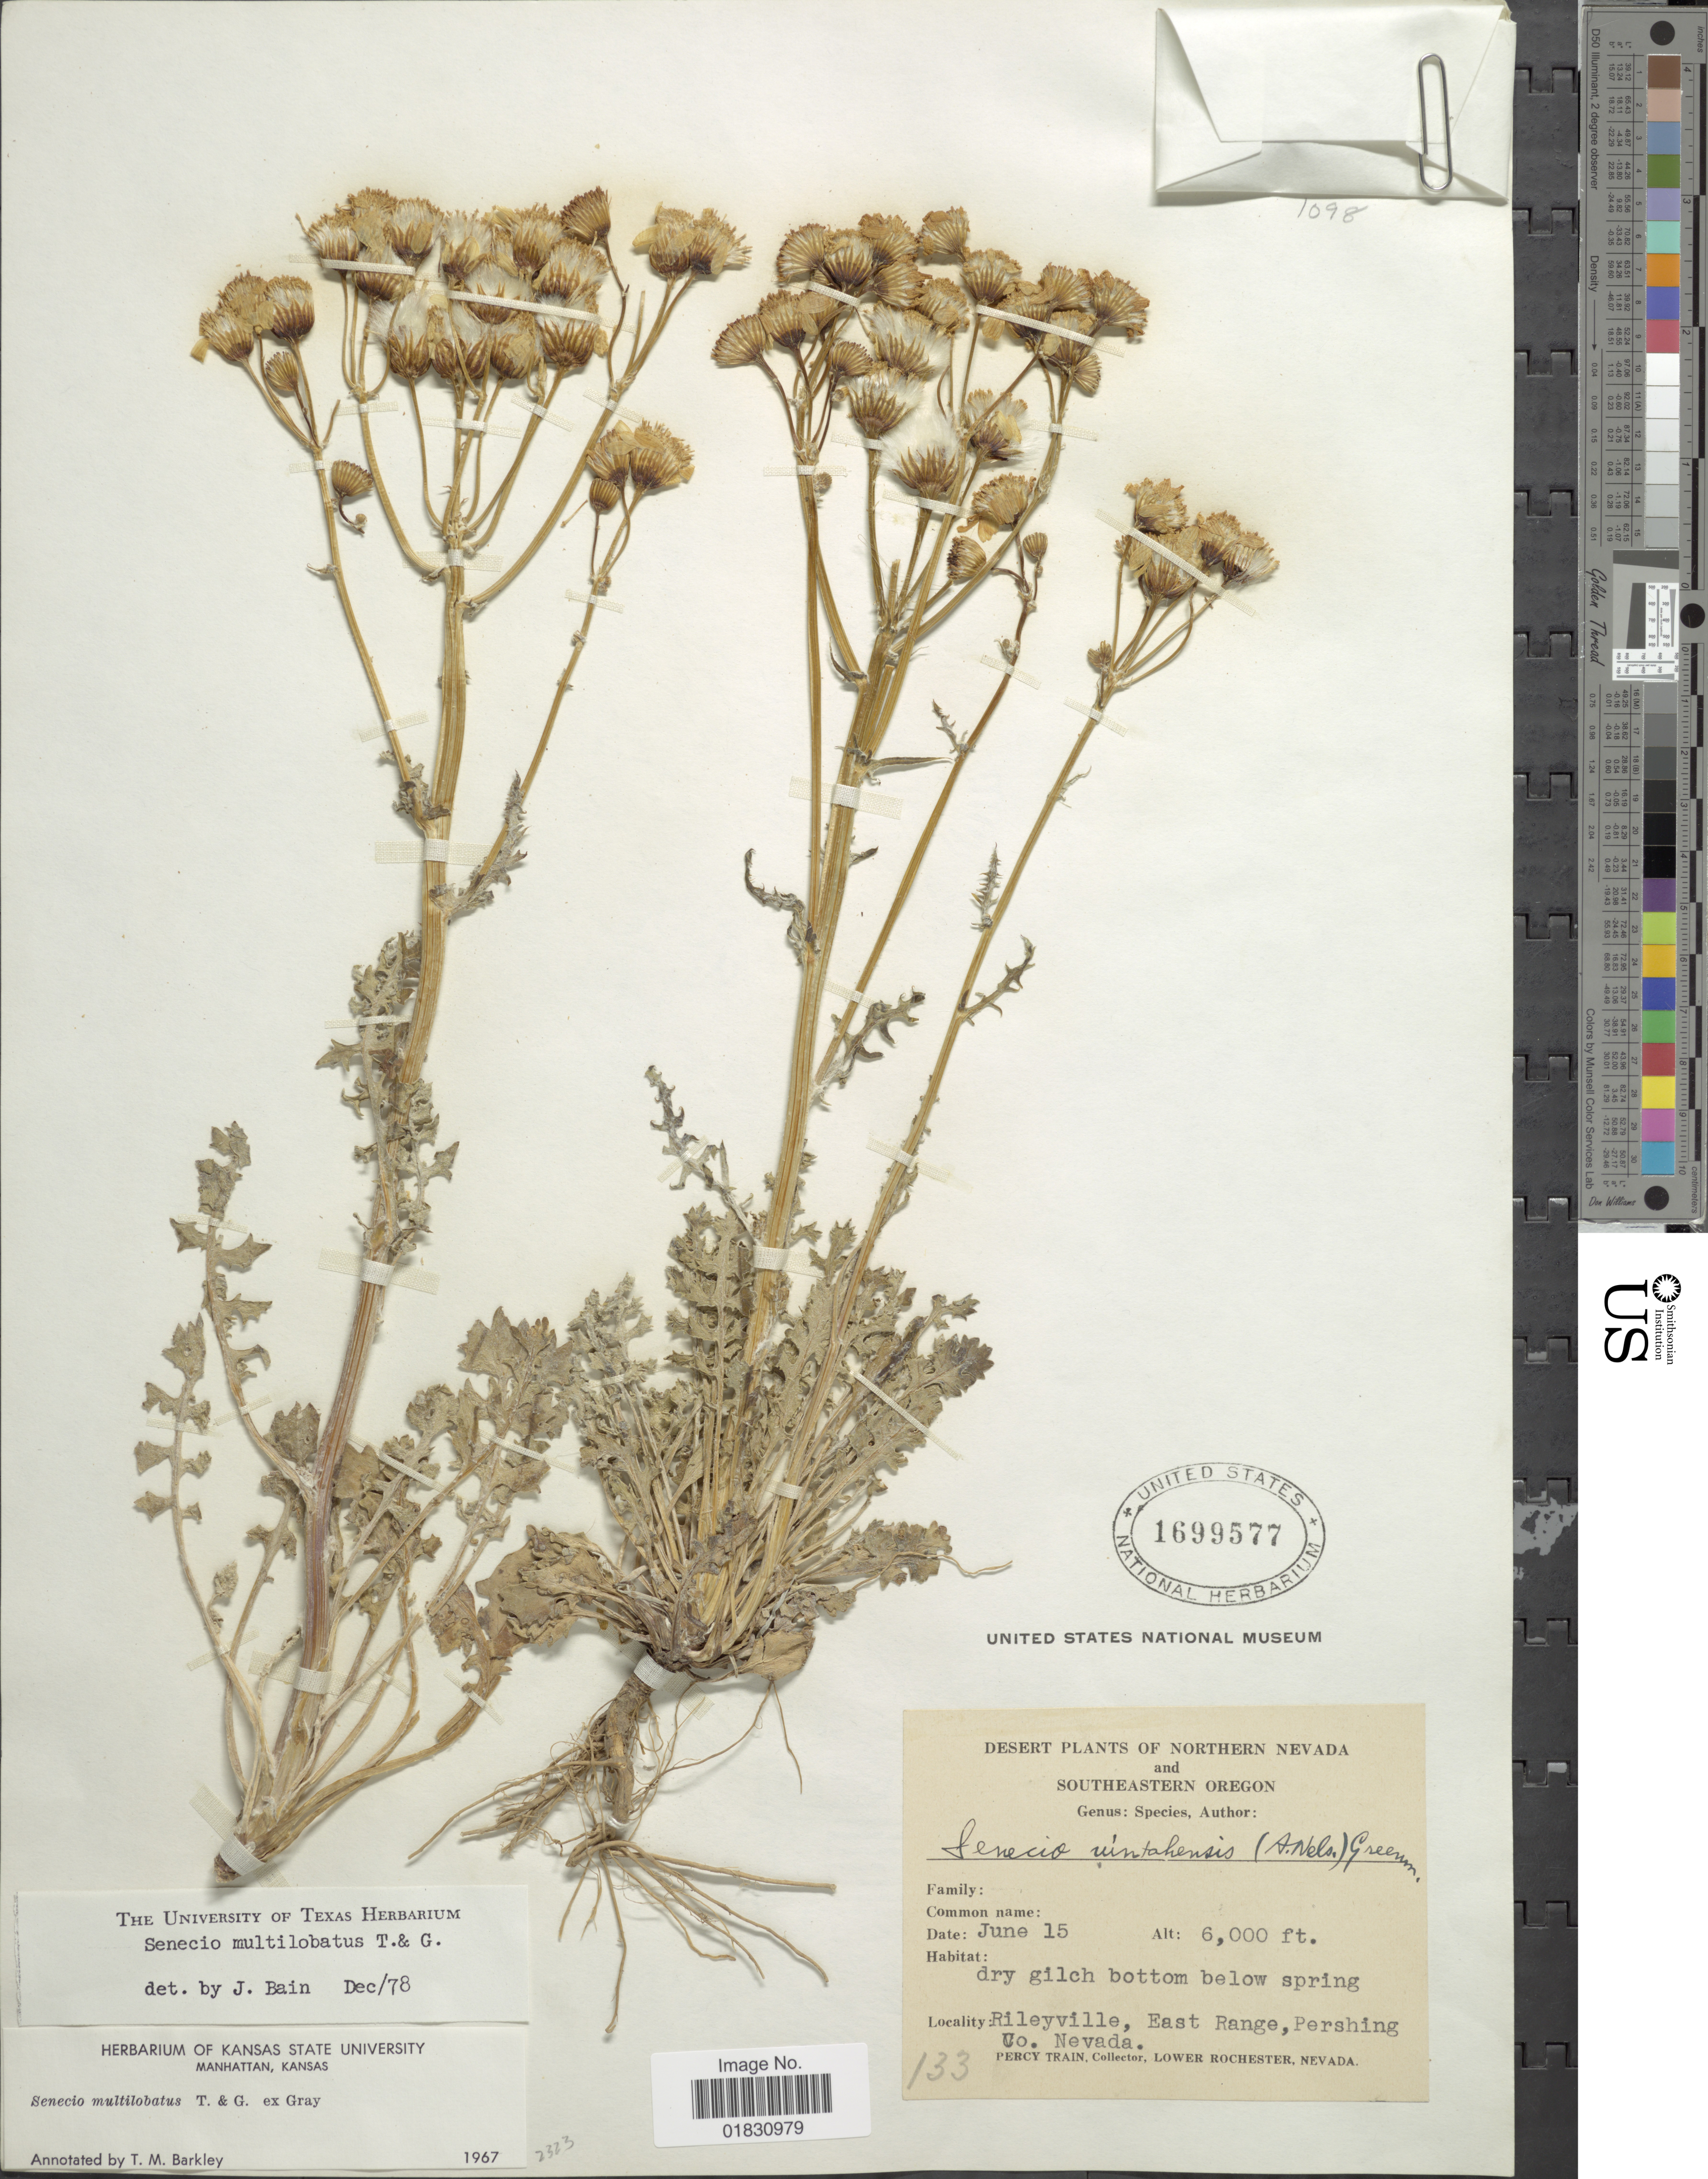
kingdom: Plantae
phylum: Tracheophyta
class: Magnoliopsida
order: Asterales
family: Asteraceae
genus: Packera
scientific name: Packera multilobata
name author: (Torr. & A. Gray) W.A. Weber & Á. Löve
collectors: P. Train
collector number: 133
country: United States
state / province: Nevada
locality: Northern Nevada, Rileyville, East Range, Pershing Co., Nevada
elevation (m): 1829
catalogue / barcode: US 1699577